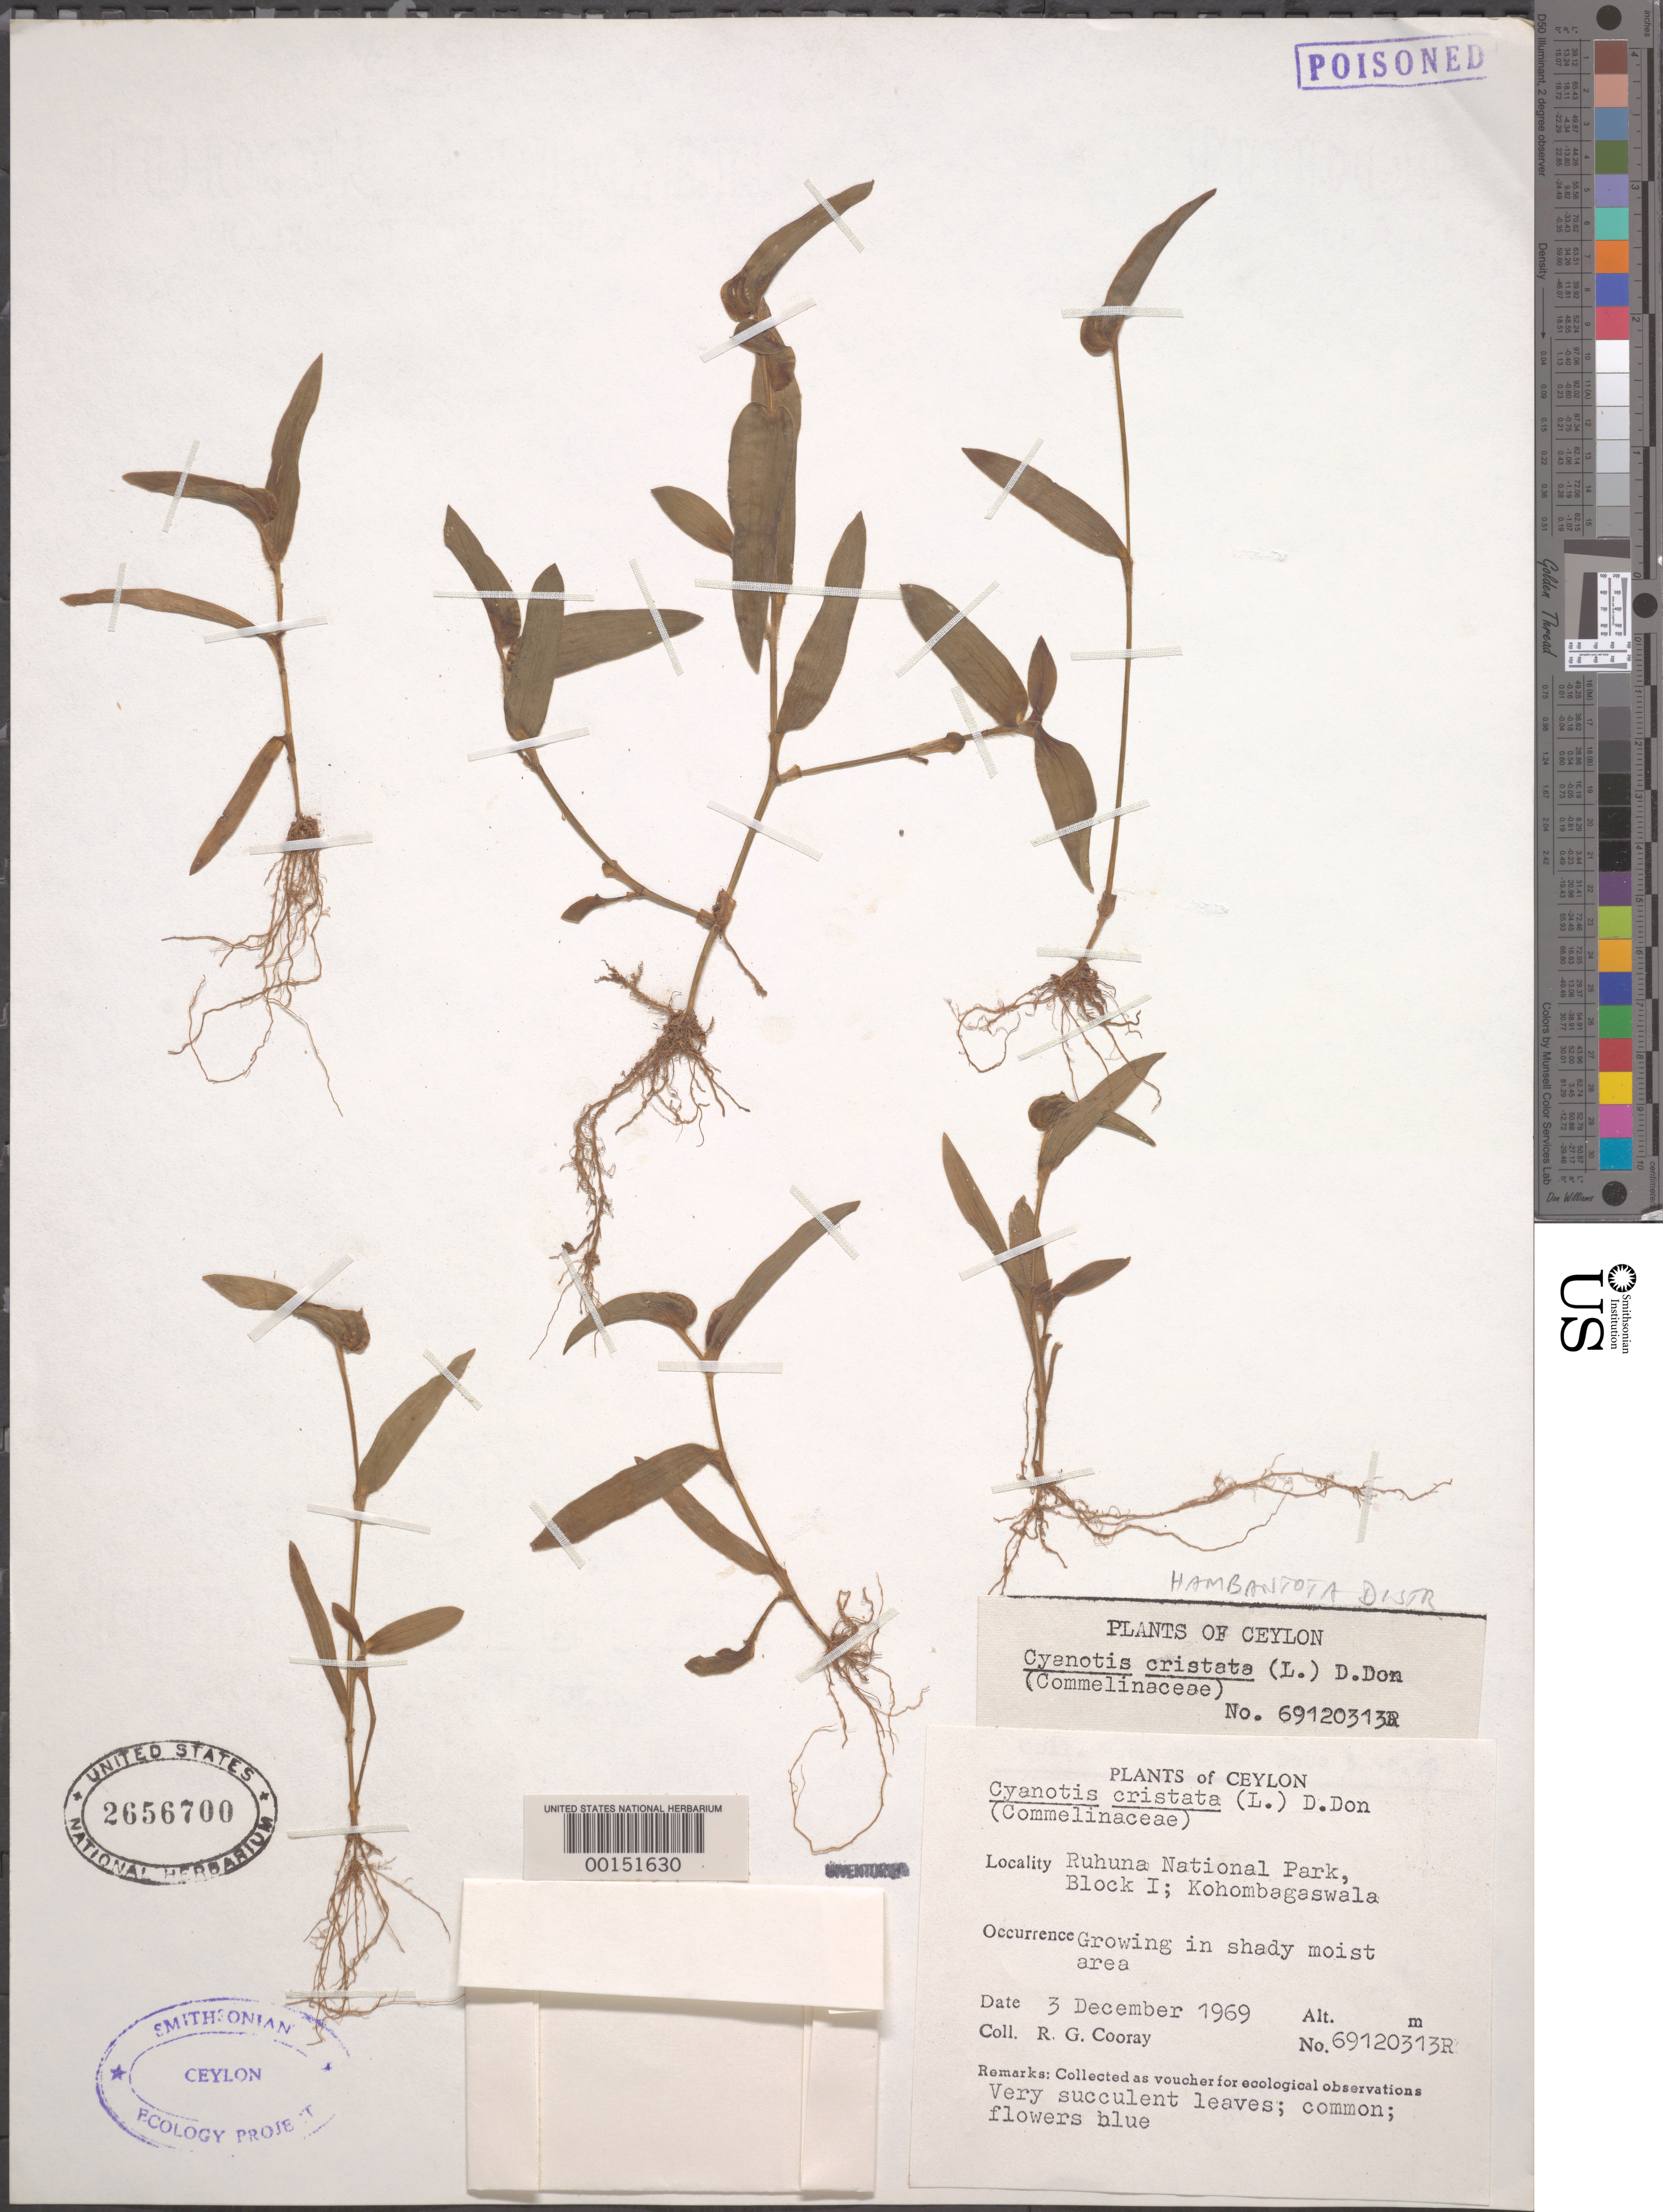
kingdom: Plantae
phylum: Tracheophyta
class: Liliopsida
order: Commelinales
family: Commelinaceae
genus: Cyanotis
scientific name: Cyanotis cristata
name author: (L.) D. Don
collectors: R. Cooray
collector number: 69120313r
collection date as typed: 03 Dec 1969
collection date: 1969-12-03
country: Sri Lanka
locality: Ruhuna national park, kohombagaswala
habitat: Shaded moist soil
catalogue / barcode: US 2656700